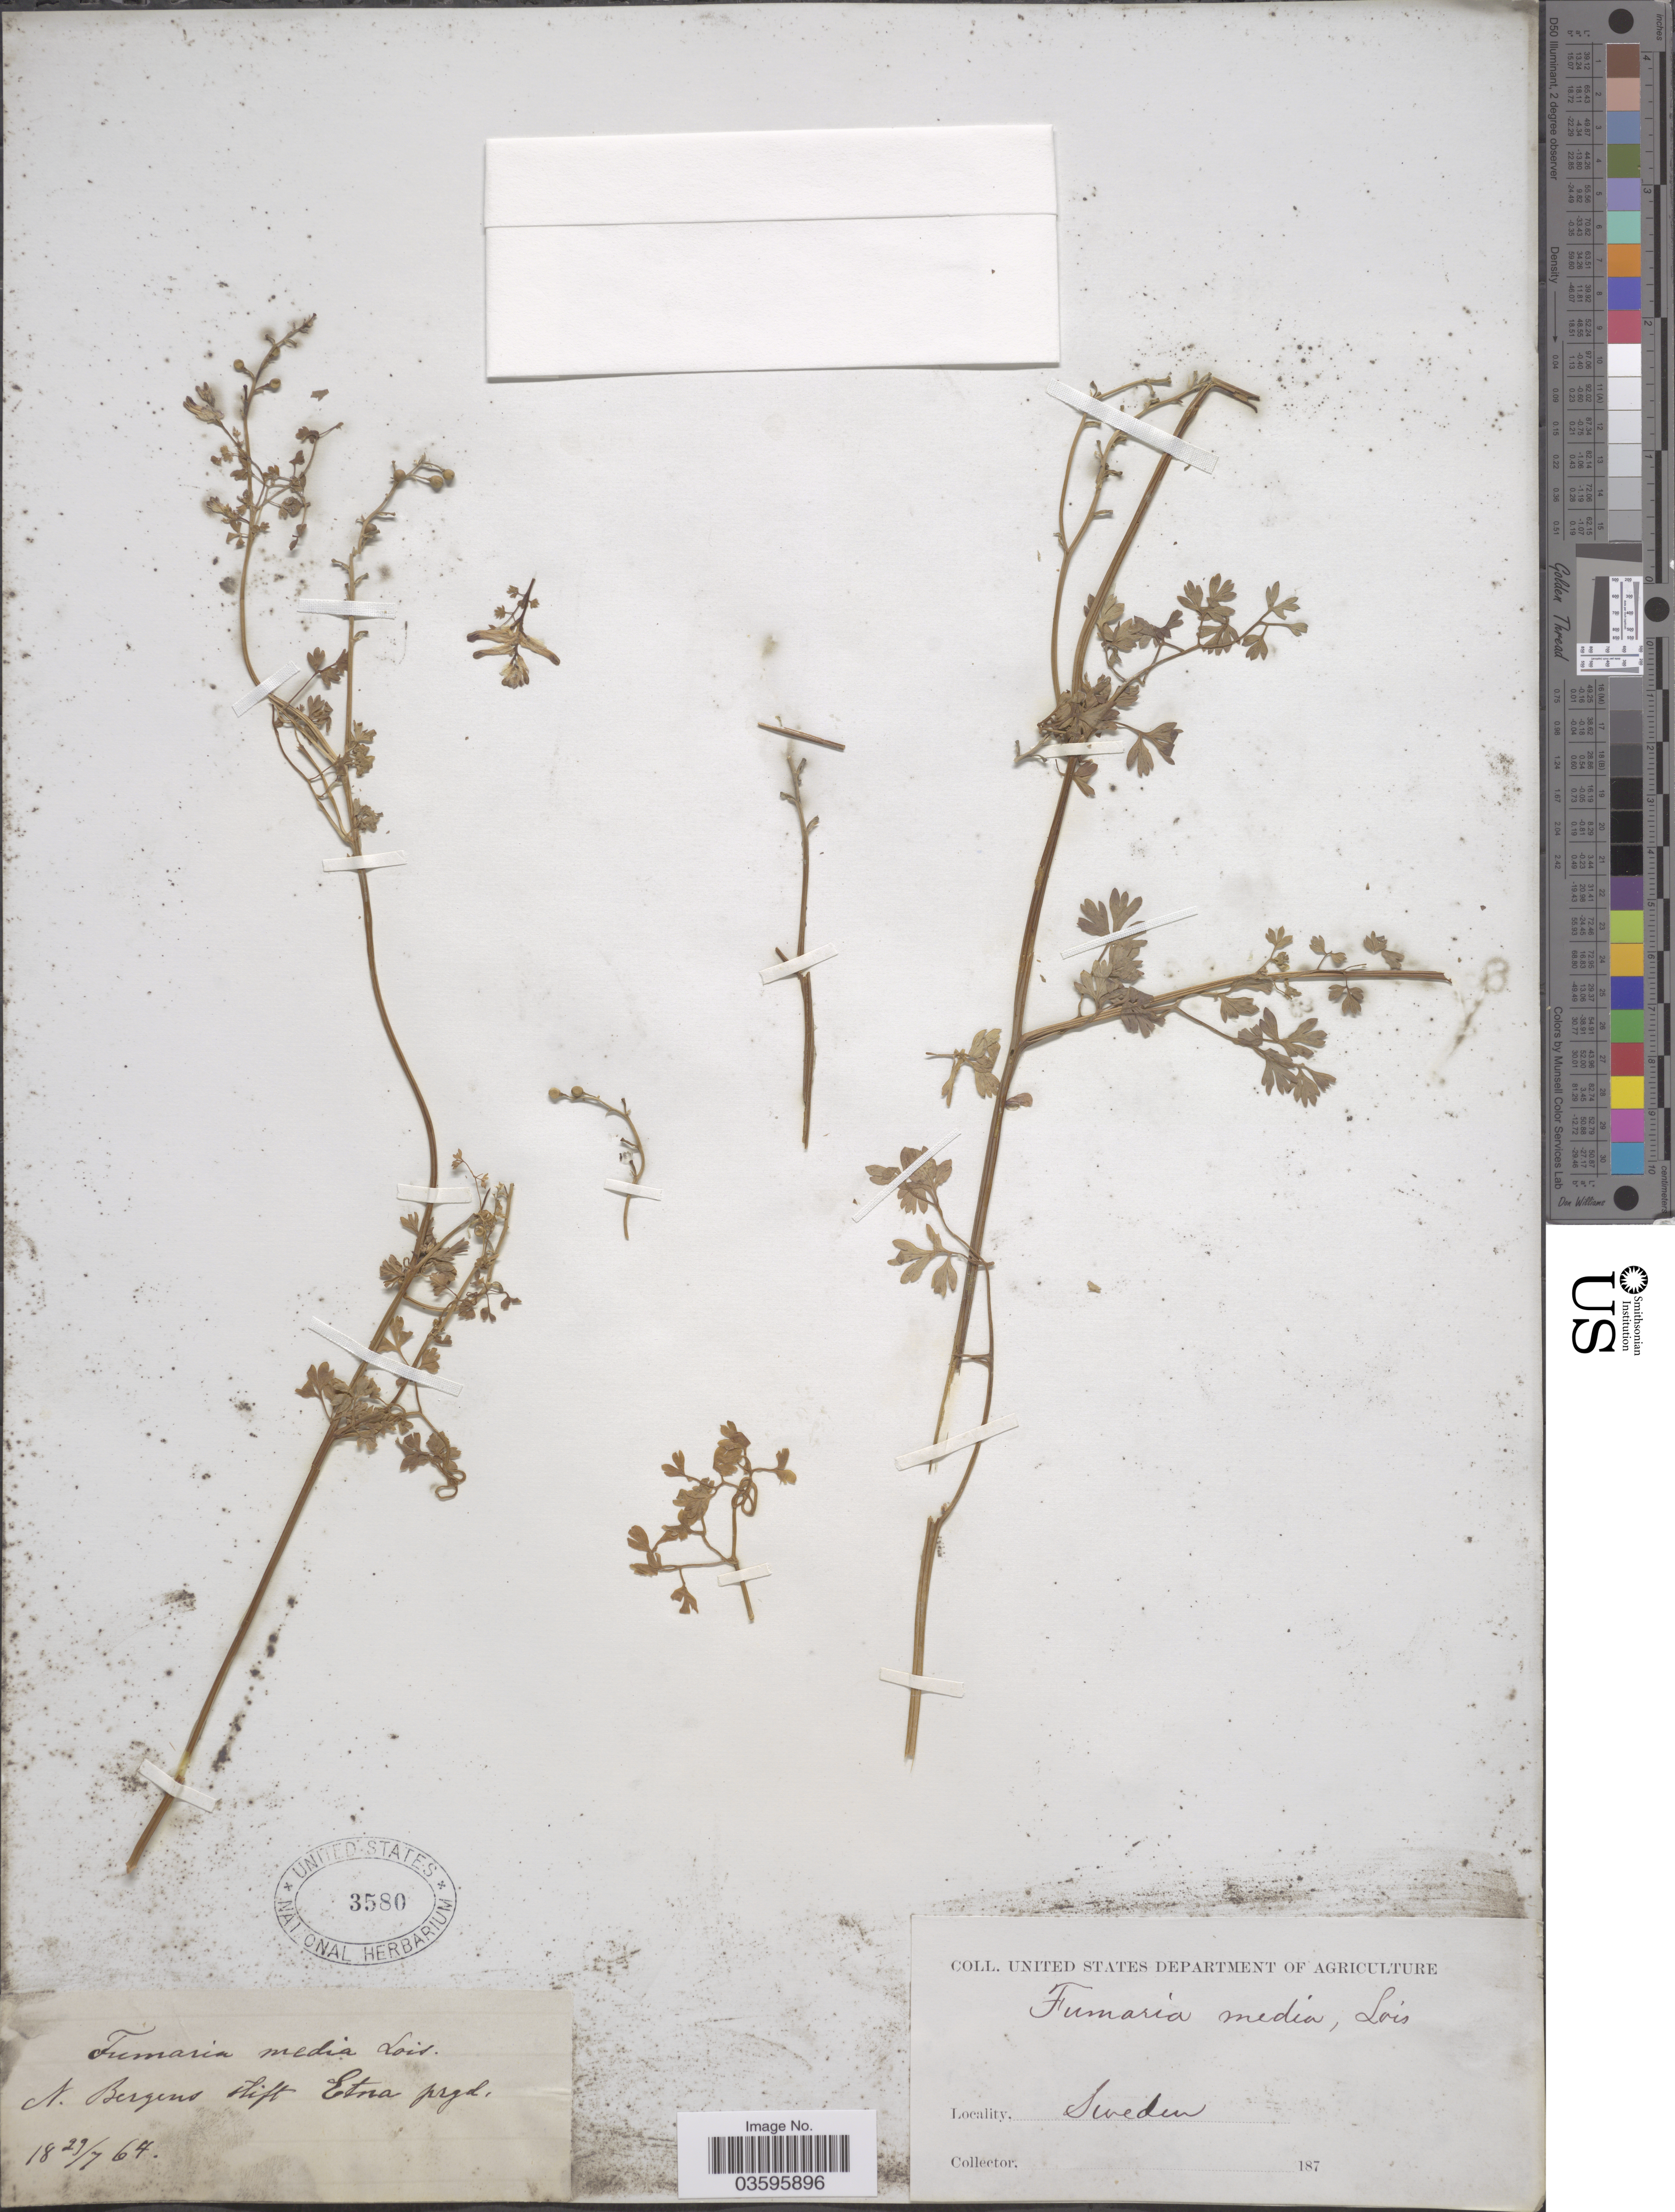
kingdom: Plantae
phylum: Tracheophyta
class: Magnoliopsida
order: Ranunculales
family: Papaveraceae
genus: Fumaria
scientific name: Fumaria media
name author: Loisel.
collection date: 1864-07-29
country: Sweden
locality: N. Bergens stift Etna prgd [interpreted].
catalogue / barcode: US 3580